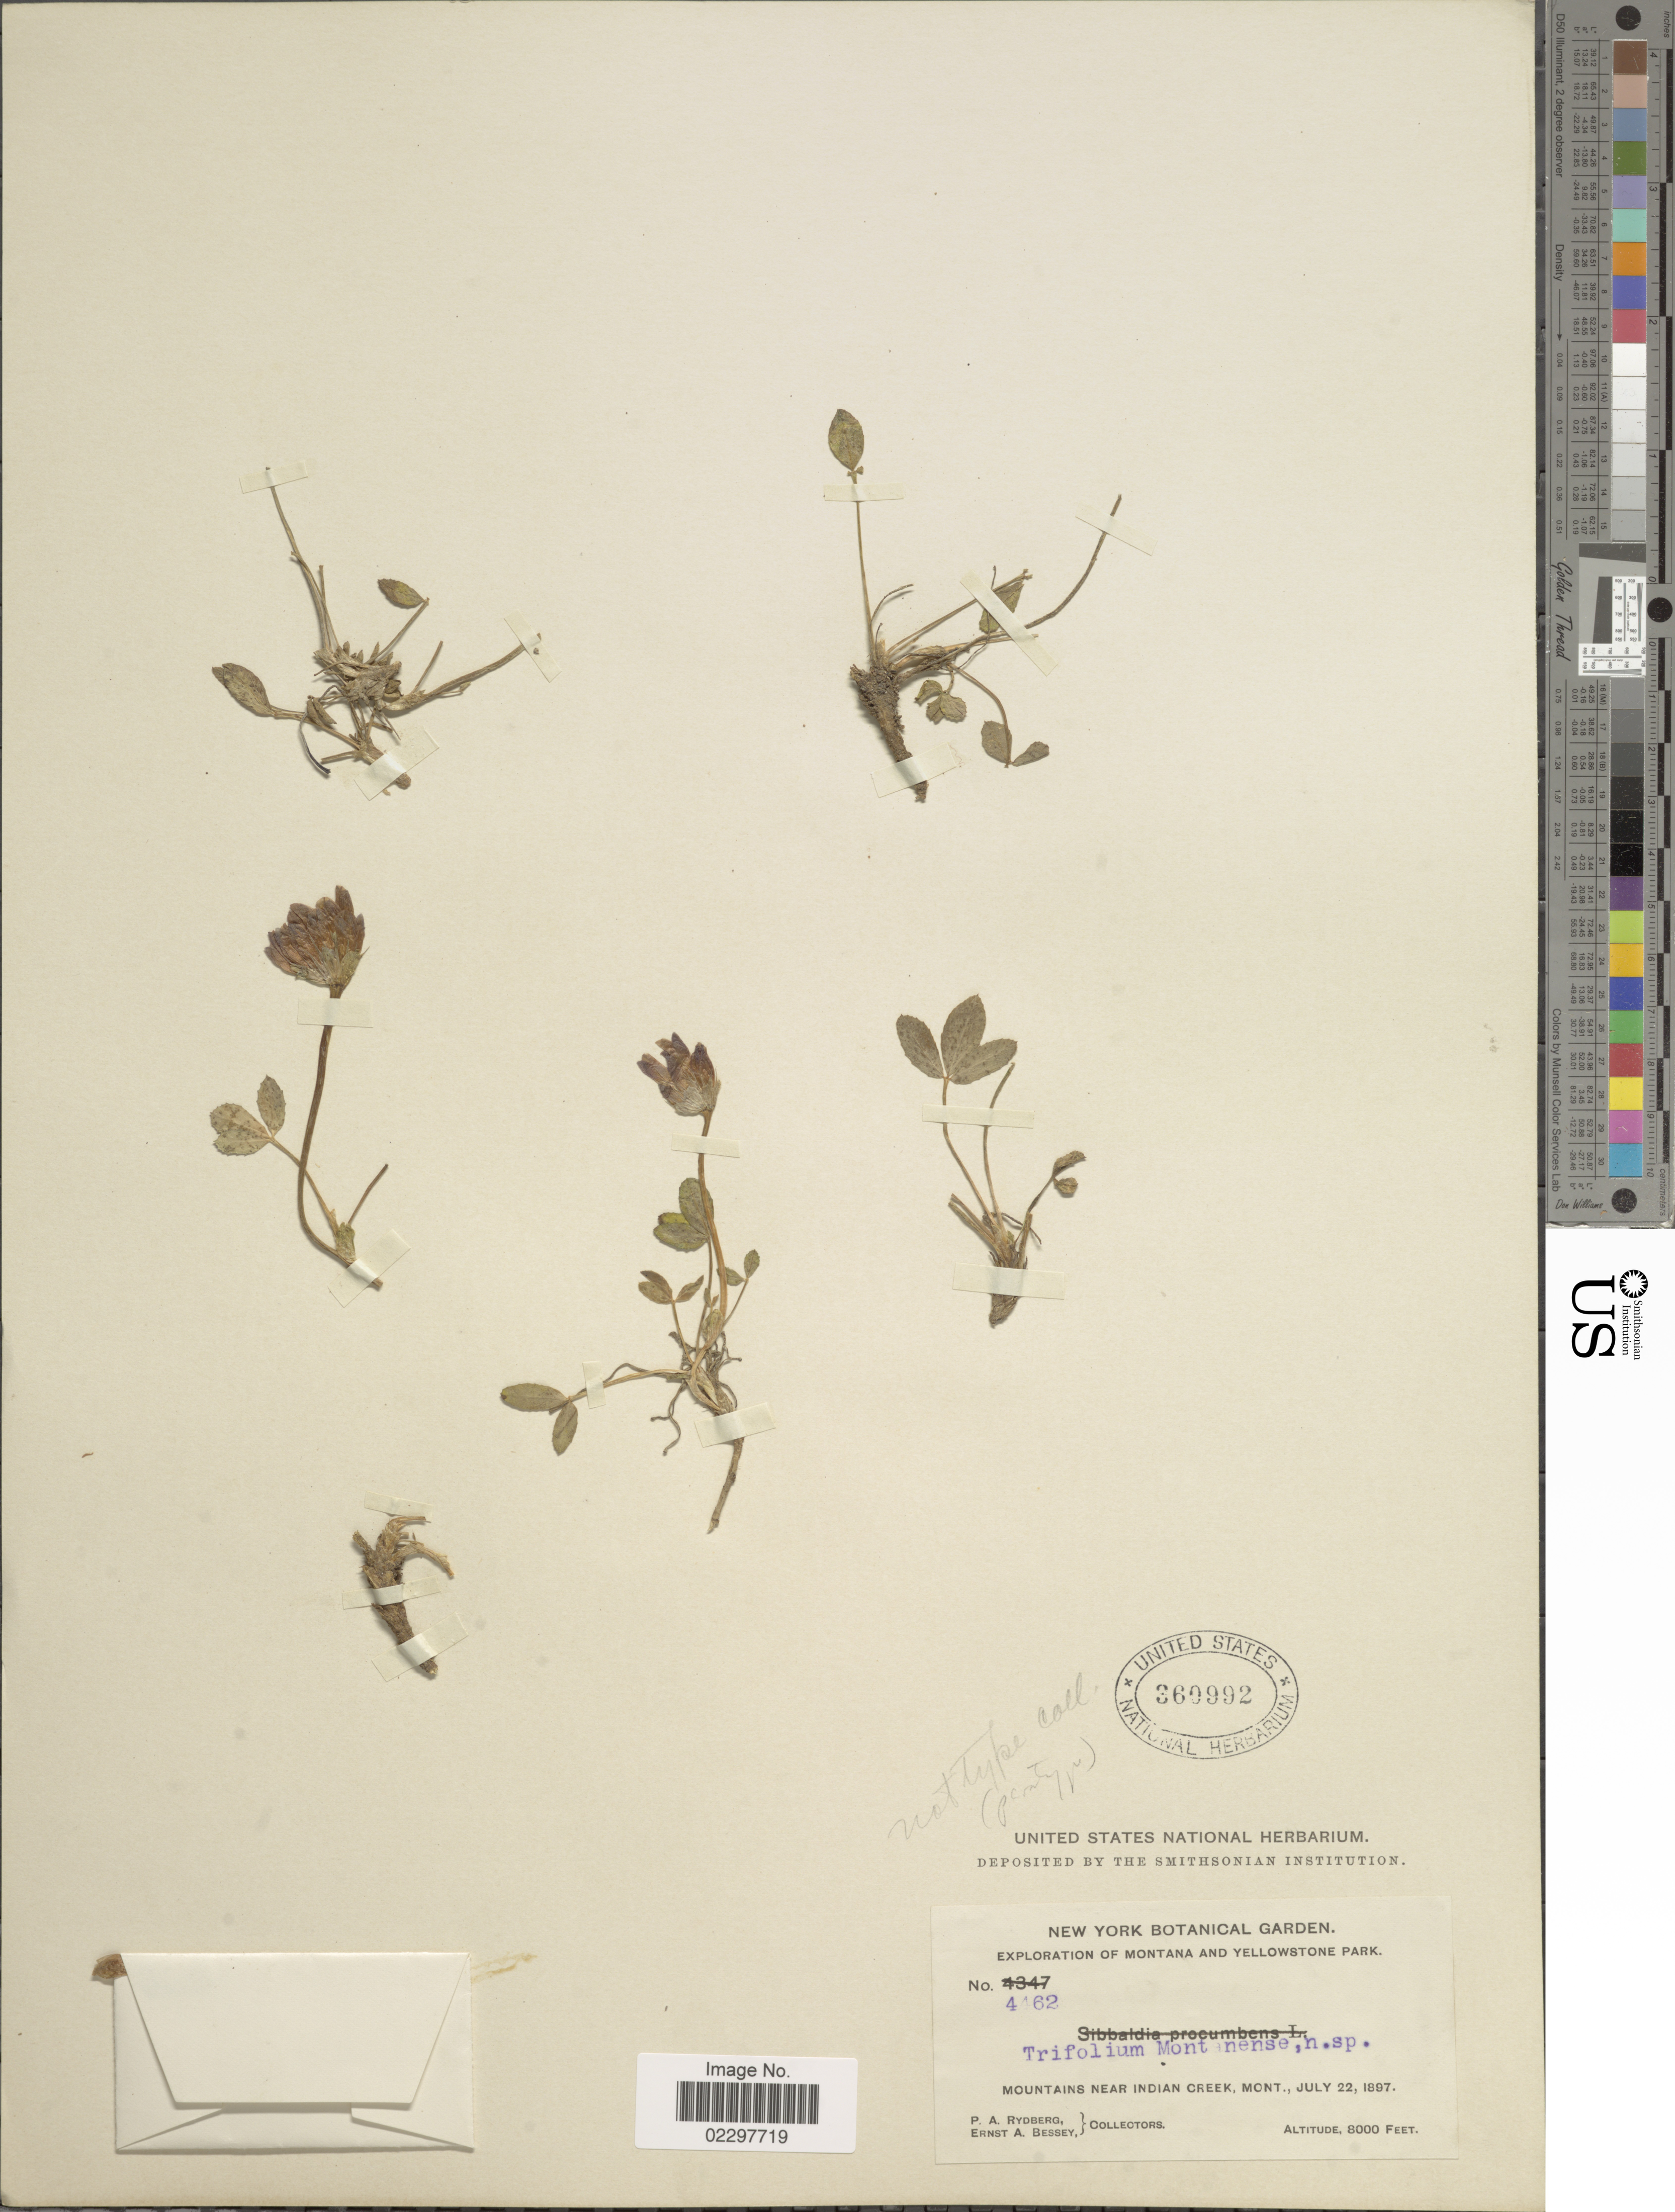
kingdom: Plantae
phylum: Tracheophyta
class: Magnoliopsida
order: Fabales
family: Fabaceae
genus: Trifolium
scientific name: Trifolium parryi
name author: A. Gray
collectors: P. A. Rydberg & E. A. Bessey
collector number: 4462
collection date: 1897-07-22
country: United States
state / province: Montana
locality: Montana and Yellowstone Park, Mountains near Indian Creek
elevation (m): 2438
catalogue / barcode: US 360992